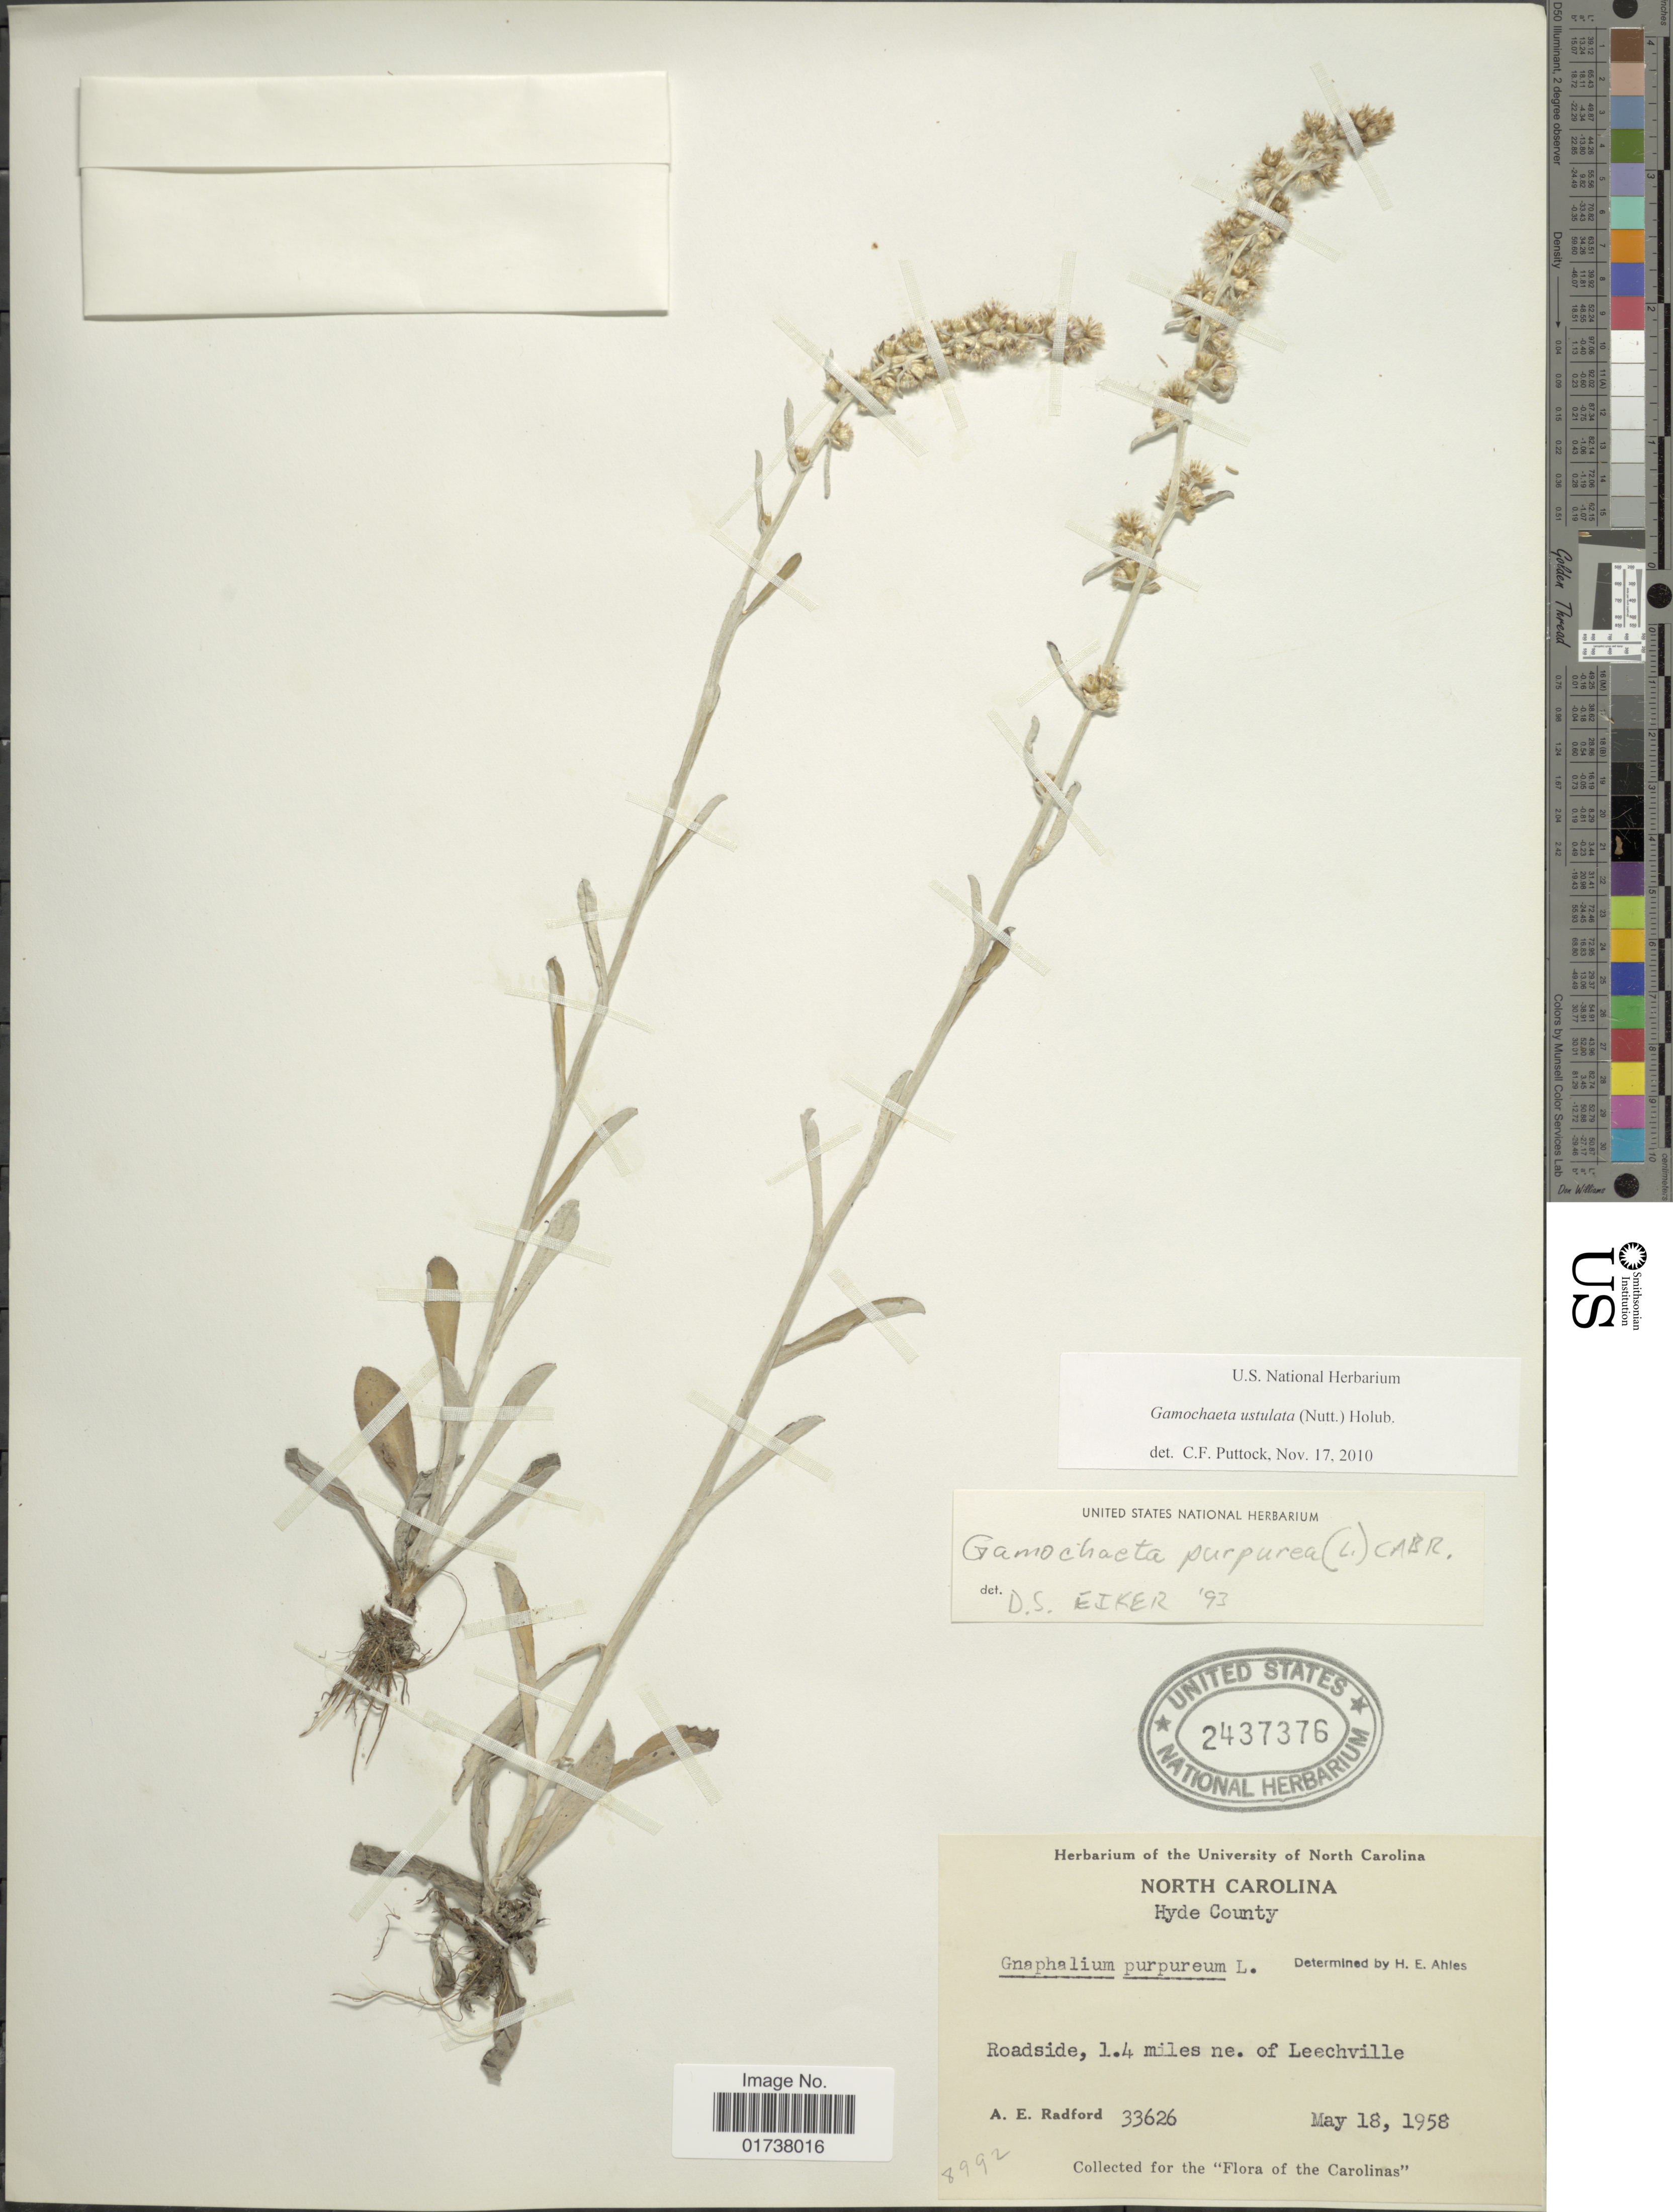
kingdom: Plantae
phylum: Tracheophyta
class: Magnoliopsida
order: Asterales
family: Asteraceae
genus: Gamochaeta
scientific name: Gamochaeta ustulata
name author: (Nutt.) Holub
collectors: A. E. Radford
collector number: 33626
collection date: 1958-05-18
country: United States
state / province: North Carolina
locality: Hyde County, Roadside, 1.4 miles ne. of Leechville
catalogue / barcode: US 2437376